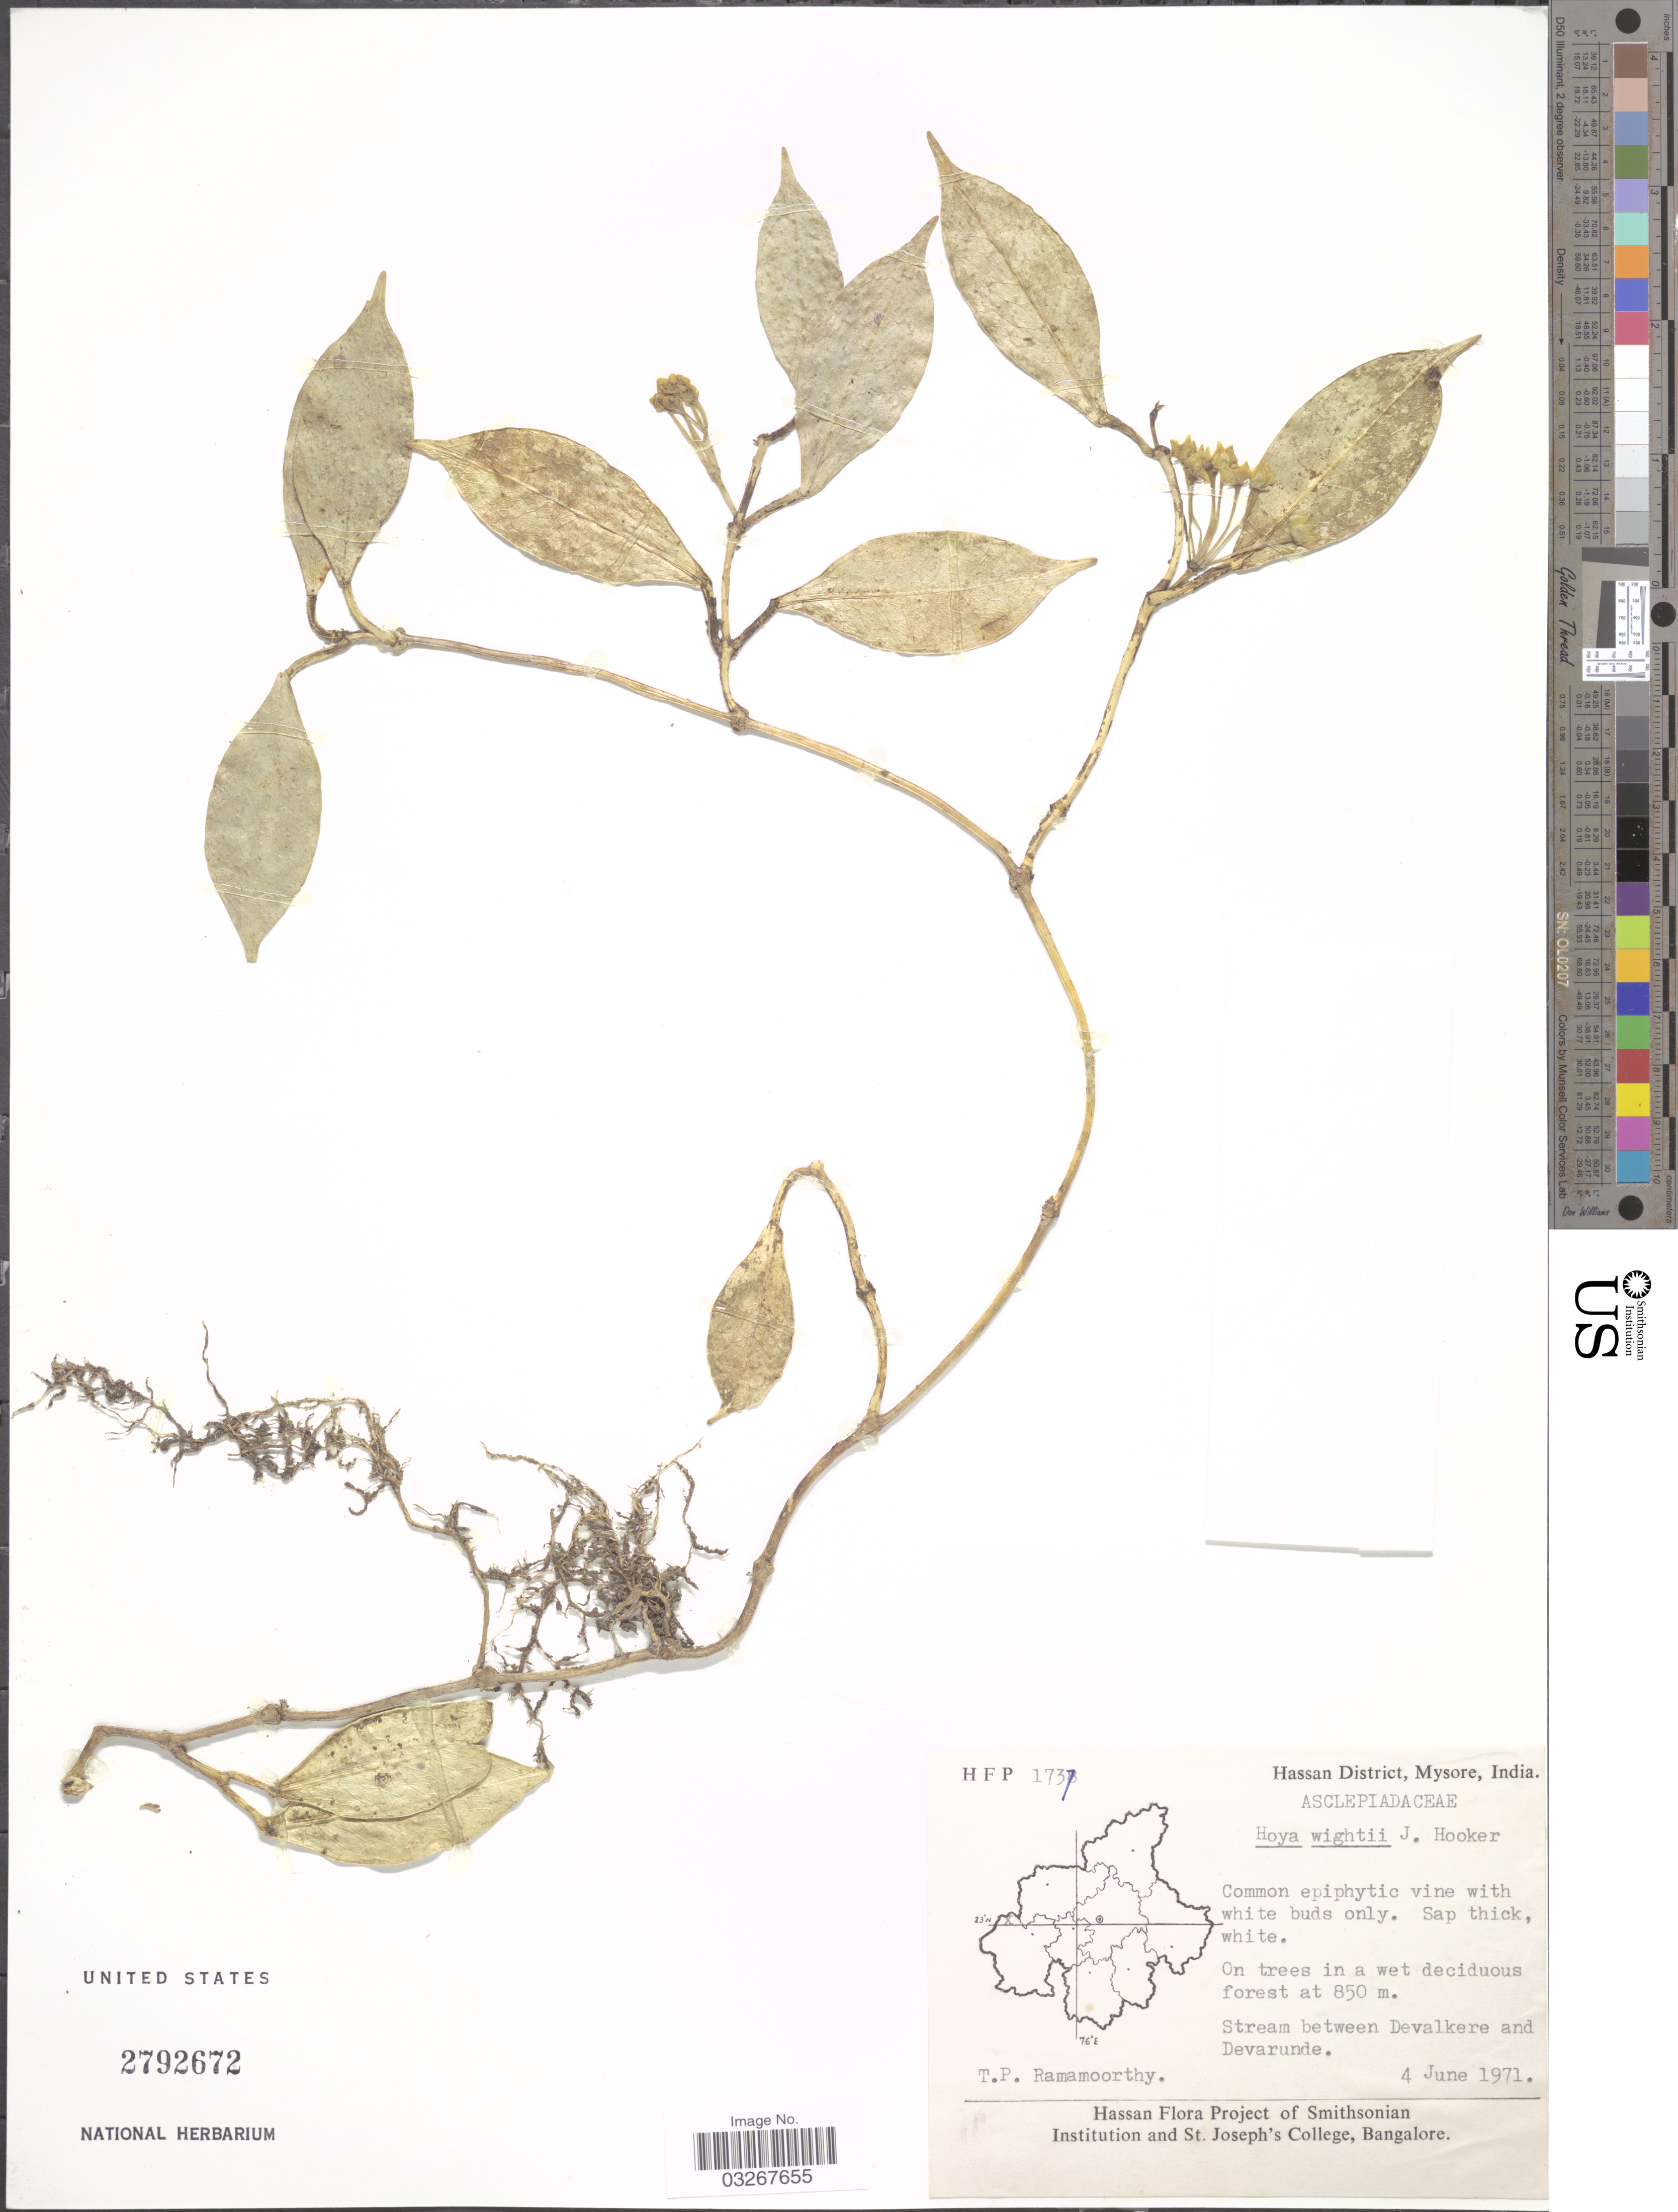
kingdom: Plantae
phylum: Tracheophyta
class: Magnoliopsida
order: Gentianales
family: Apocynaceae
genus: Hoya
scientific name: Hoya wightii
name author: Hook. f.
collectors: T. P. Ramamoorthy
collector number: HFP1737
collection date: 1971-06-04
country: India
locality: Hassan District, Mysore, Stream between Devalkere and Devarunde.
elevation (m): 850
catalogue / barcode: US 2792672